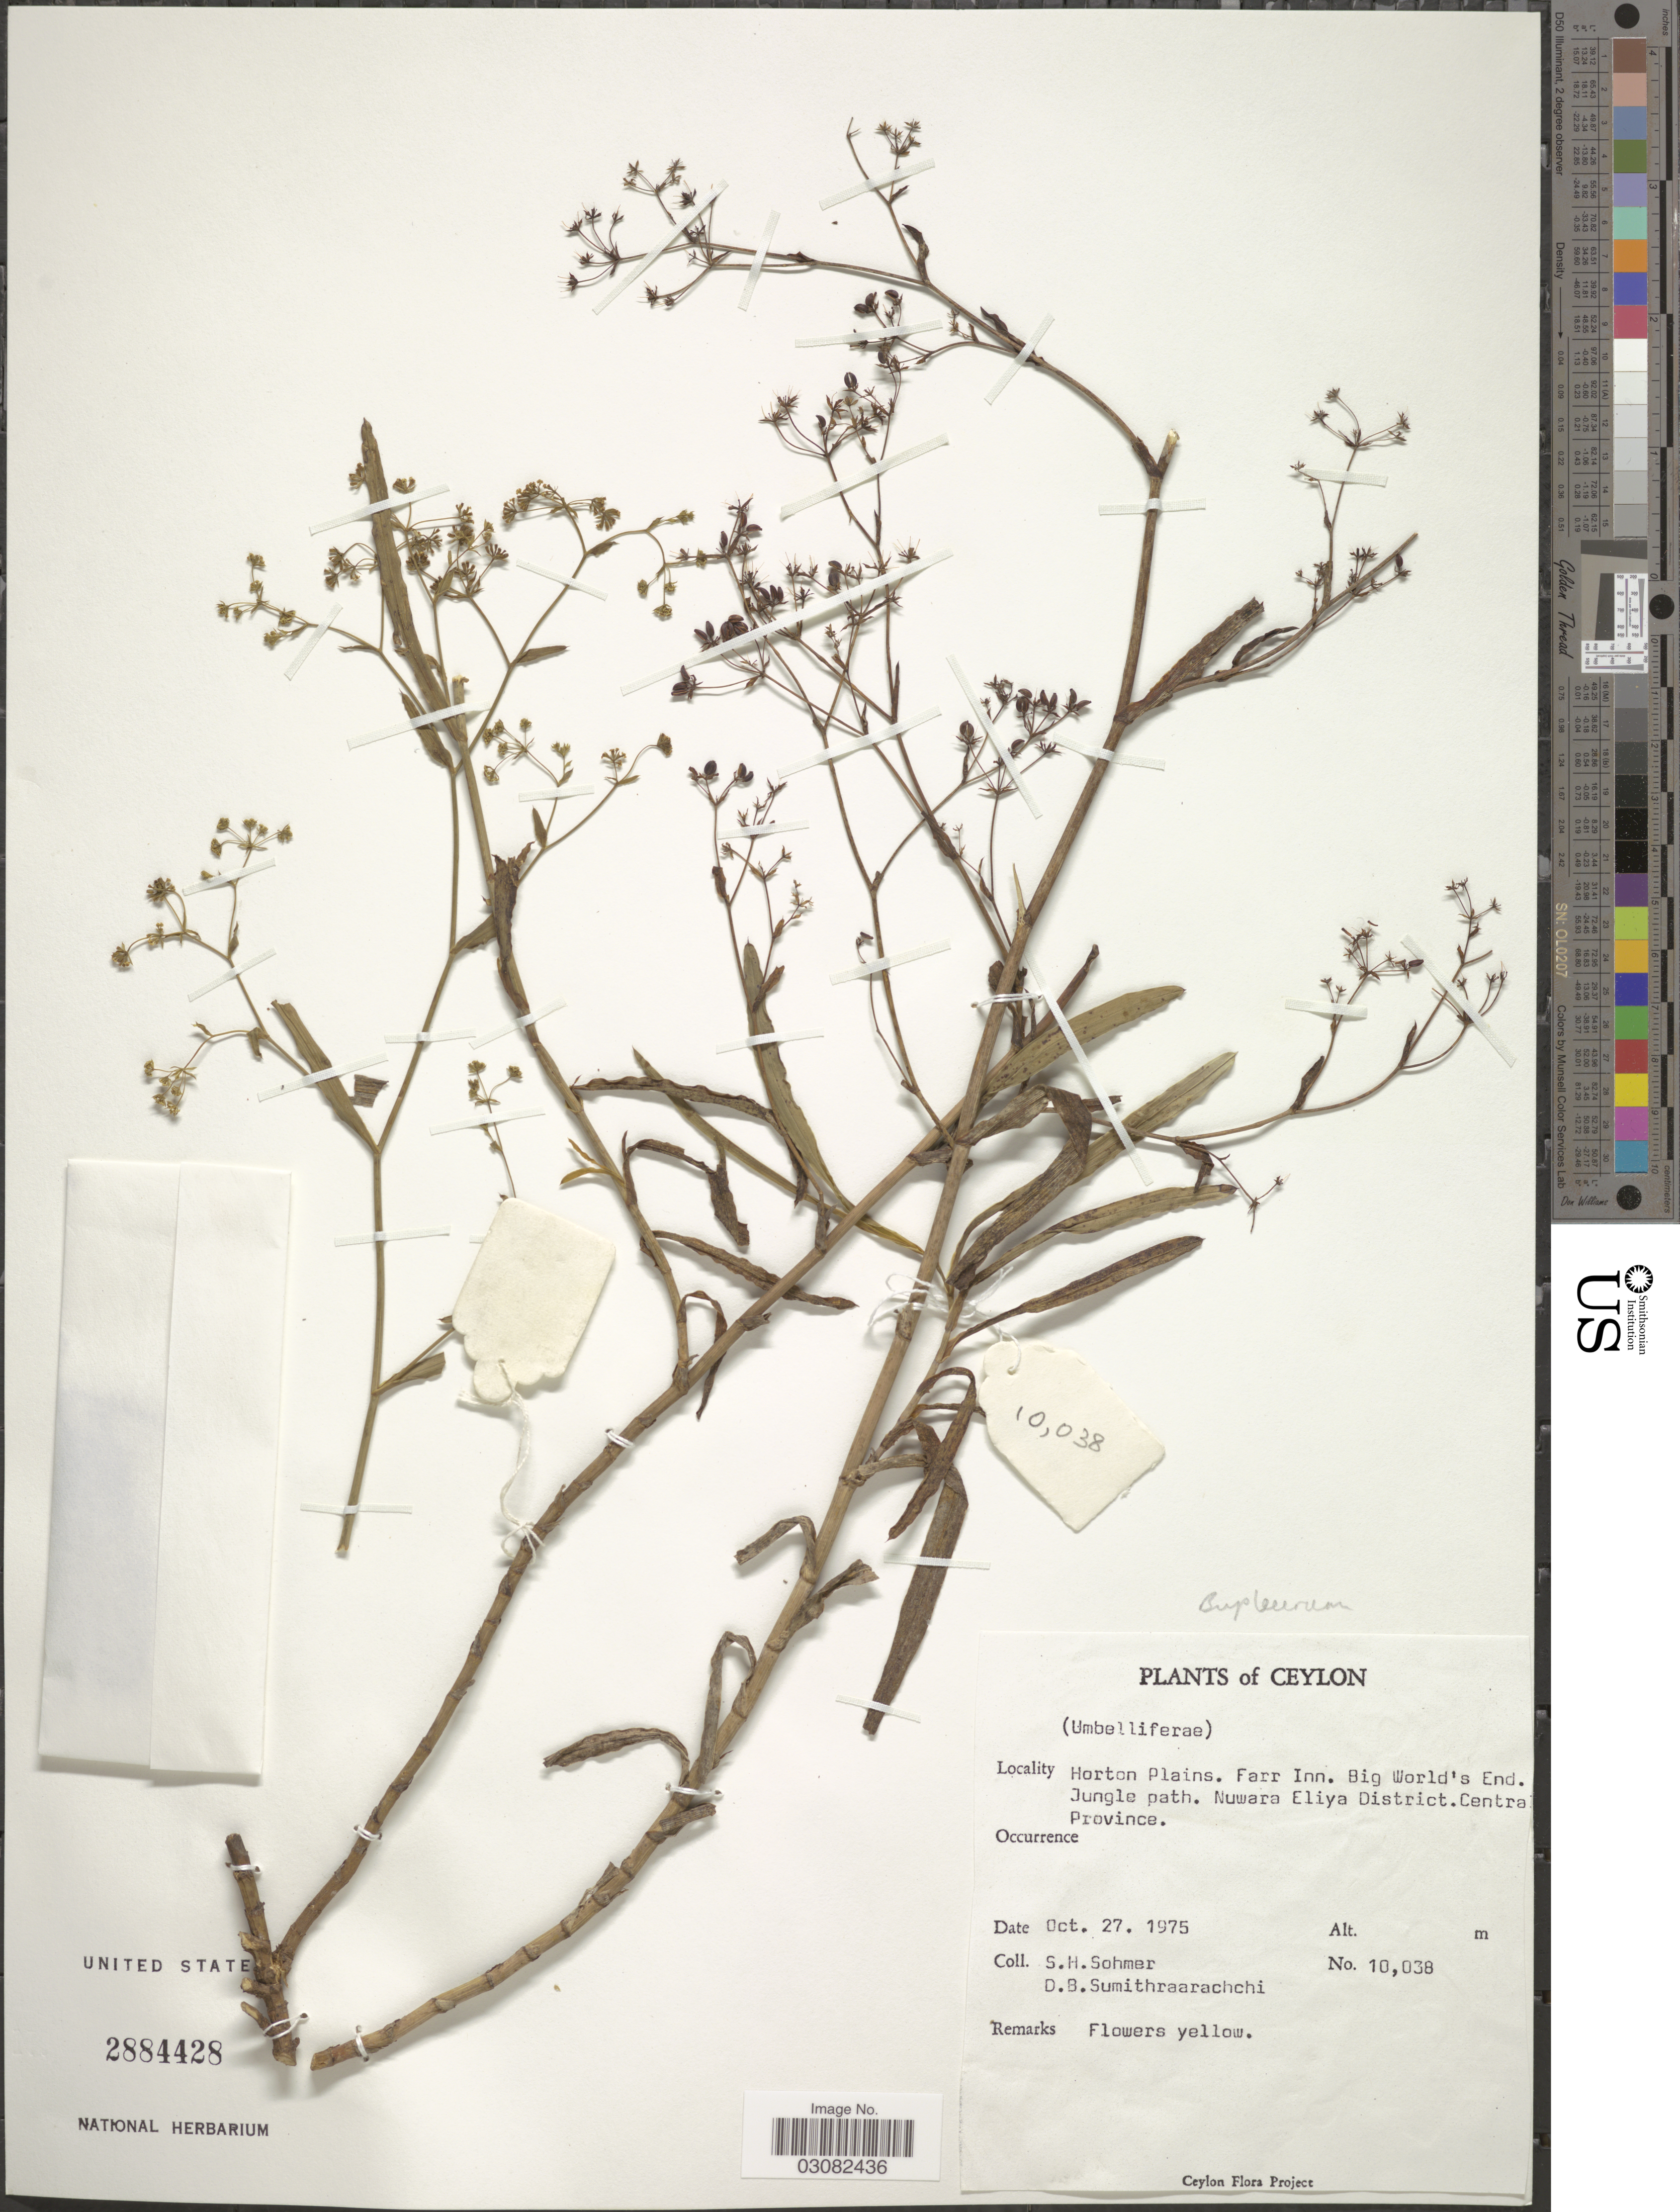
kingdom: Plantae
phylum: Tracheophyta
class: Magnoliopsida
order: Apiales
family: Apiaceae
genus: Bupleurum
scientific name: Bupleurum sp.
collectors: S. H. Sohmer & D. B. Sumithraarachchi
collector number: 10038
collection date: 1975-10-27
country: Sri Lanka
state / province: Central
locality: Ceylon. Horton Plains. Farr Inn. Big World's End. Jungle path. Nuwara Eliya District.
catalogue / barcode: US 2884428